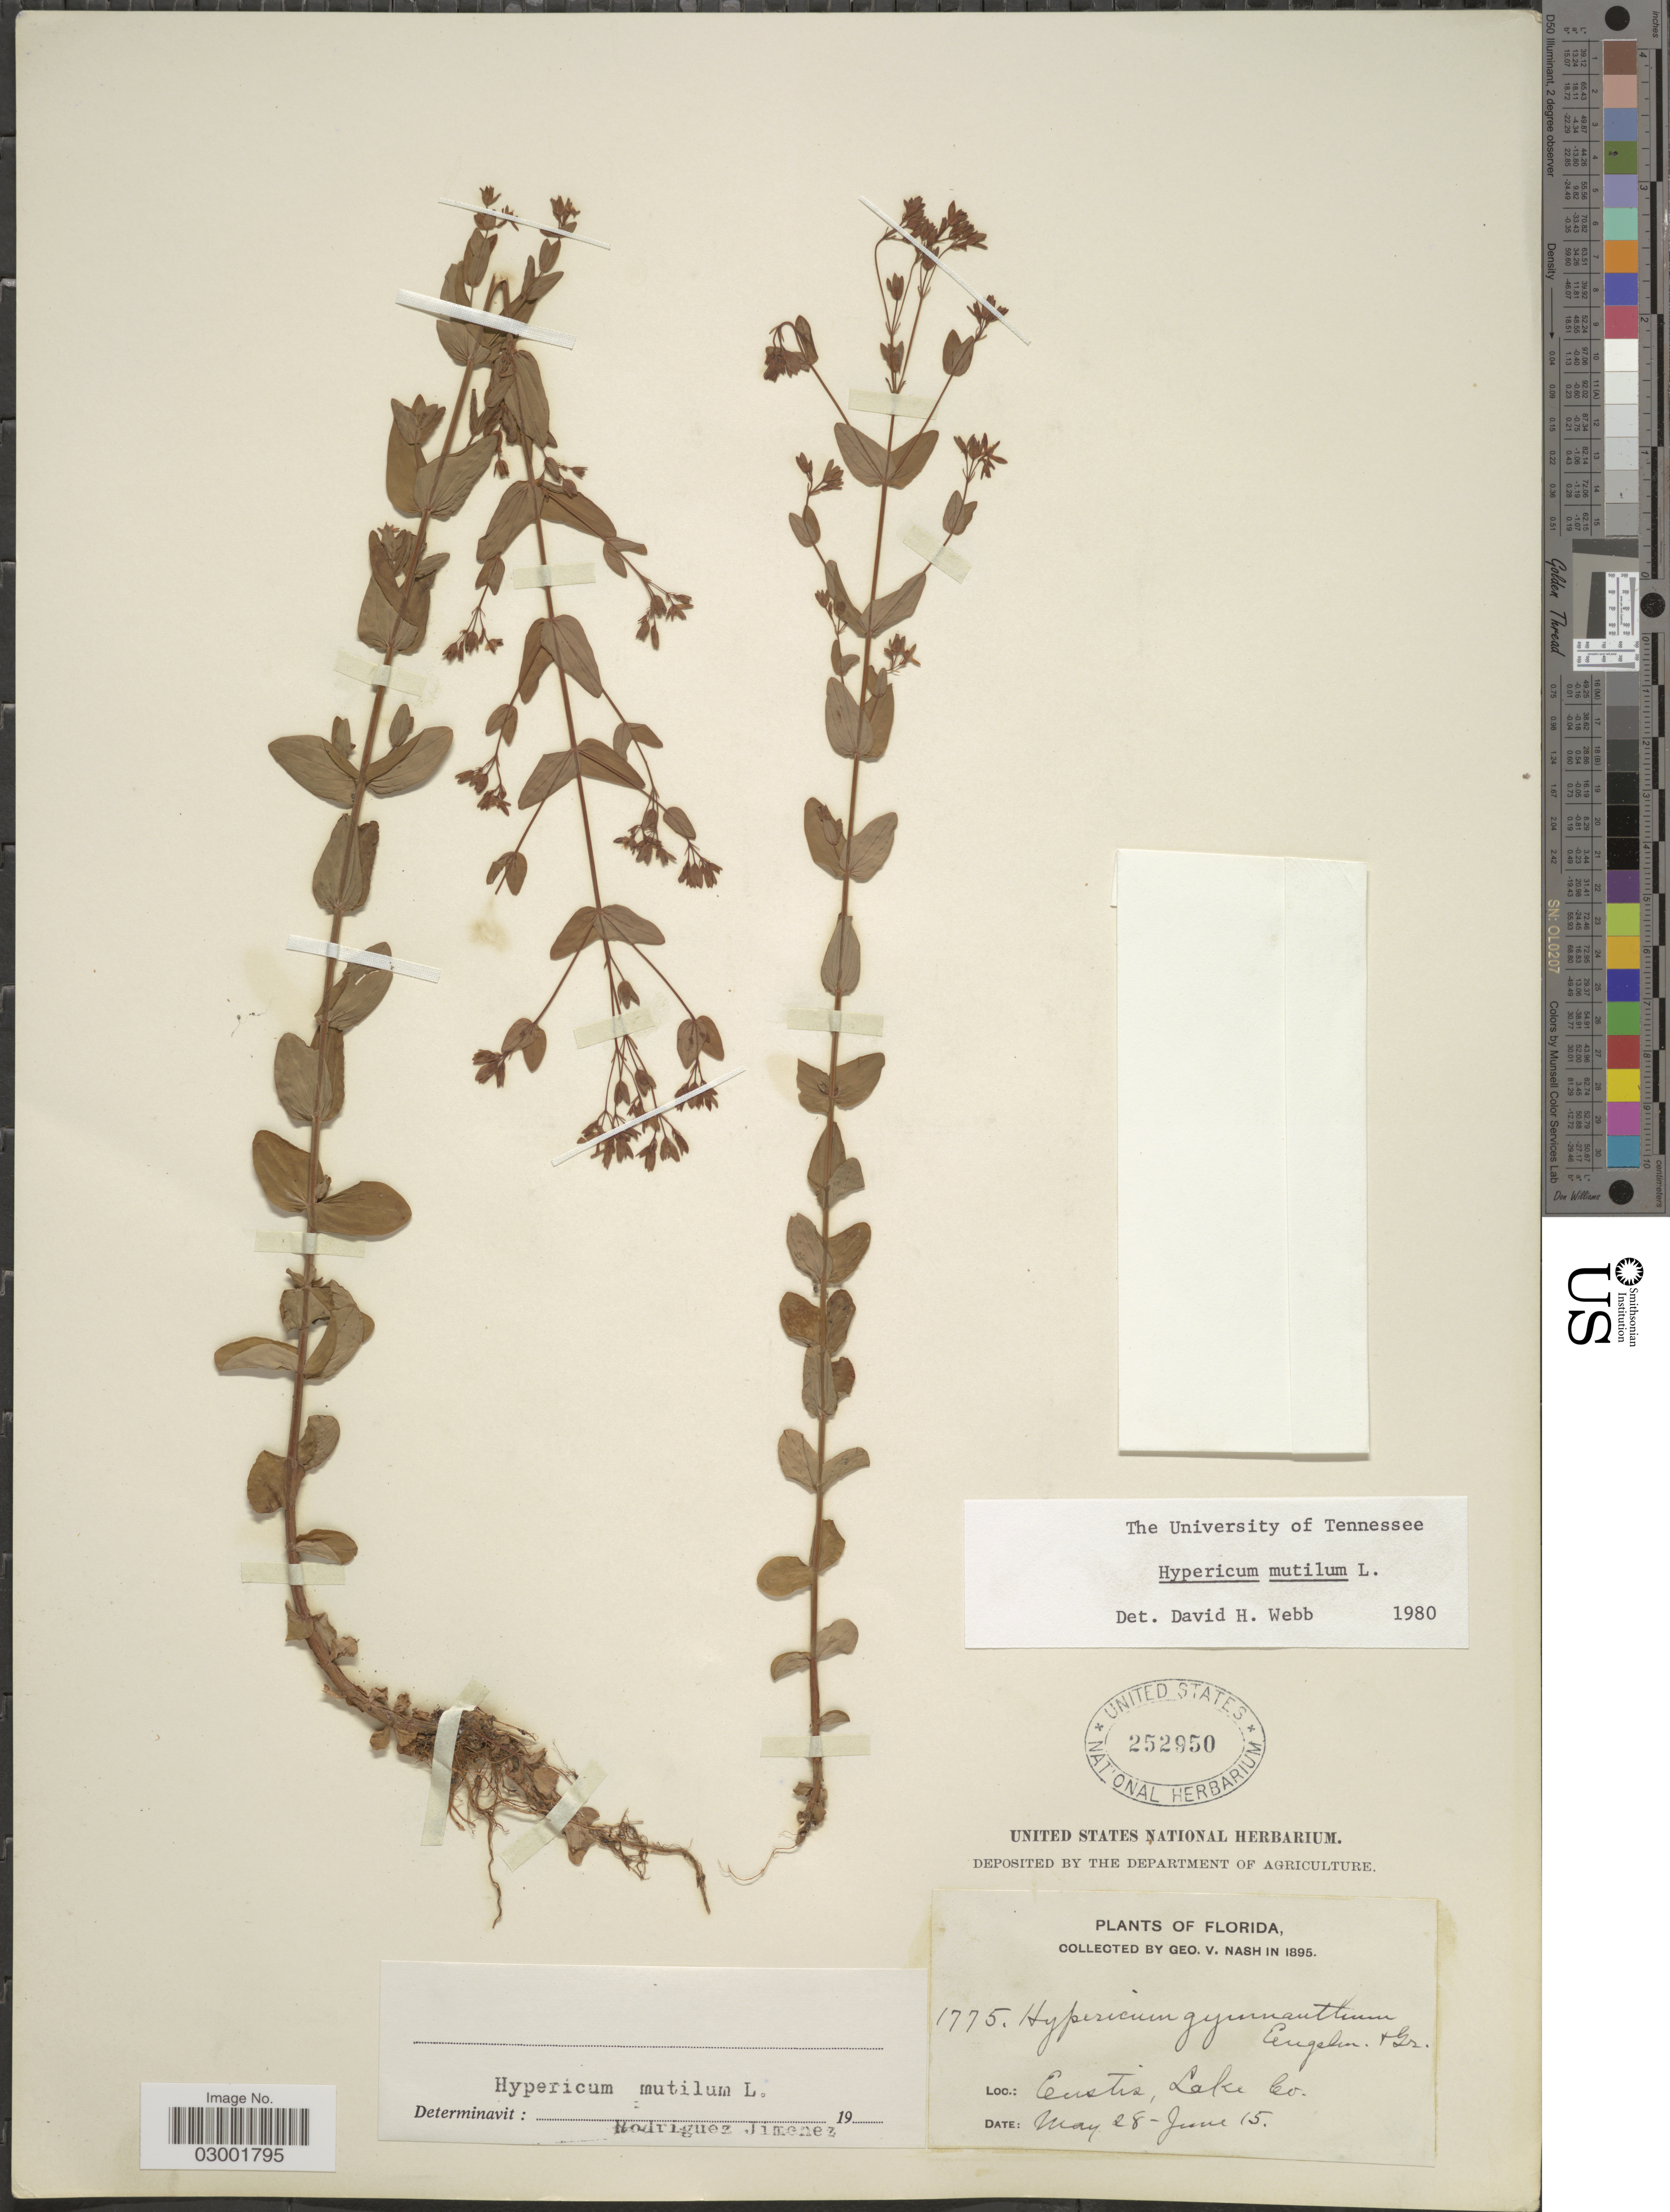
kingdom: Plantae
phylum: Tracheophyta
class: Magnoliopsida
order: Malpighiales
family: Hypericaceae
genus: Hypericum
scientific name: Hypericum mutilum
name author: L.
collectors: G. V. Nash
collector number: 1775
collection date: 1895-05-28/1895-06-15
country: United States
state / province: Florida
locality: Eustis, Lake Co.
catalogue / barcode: US 252950